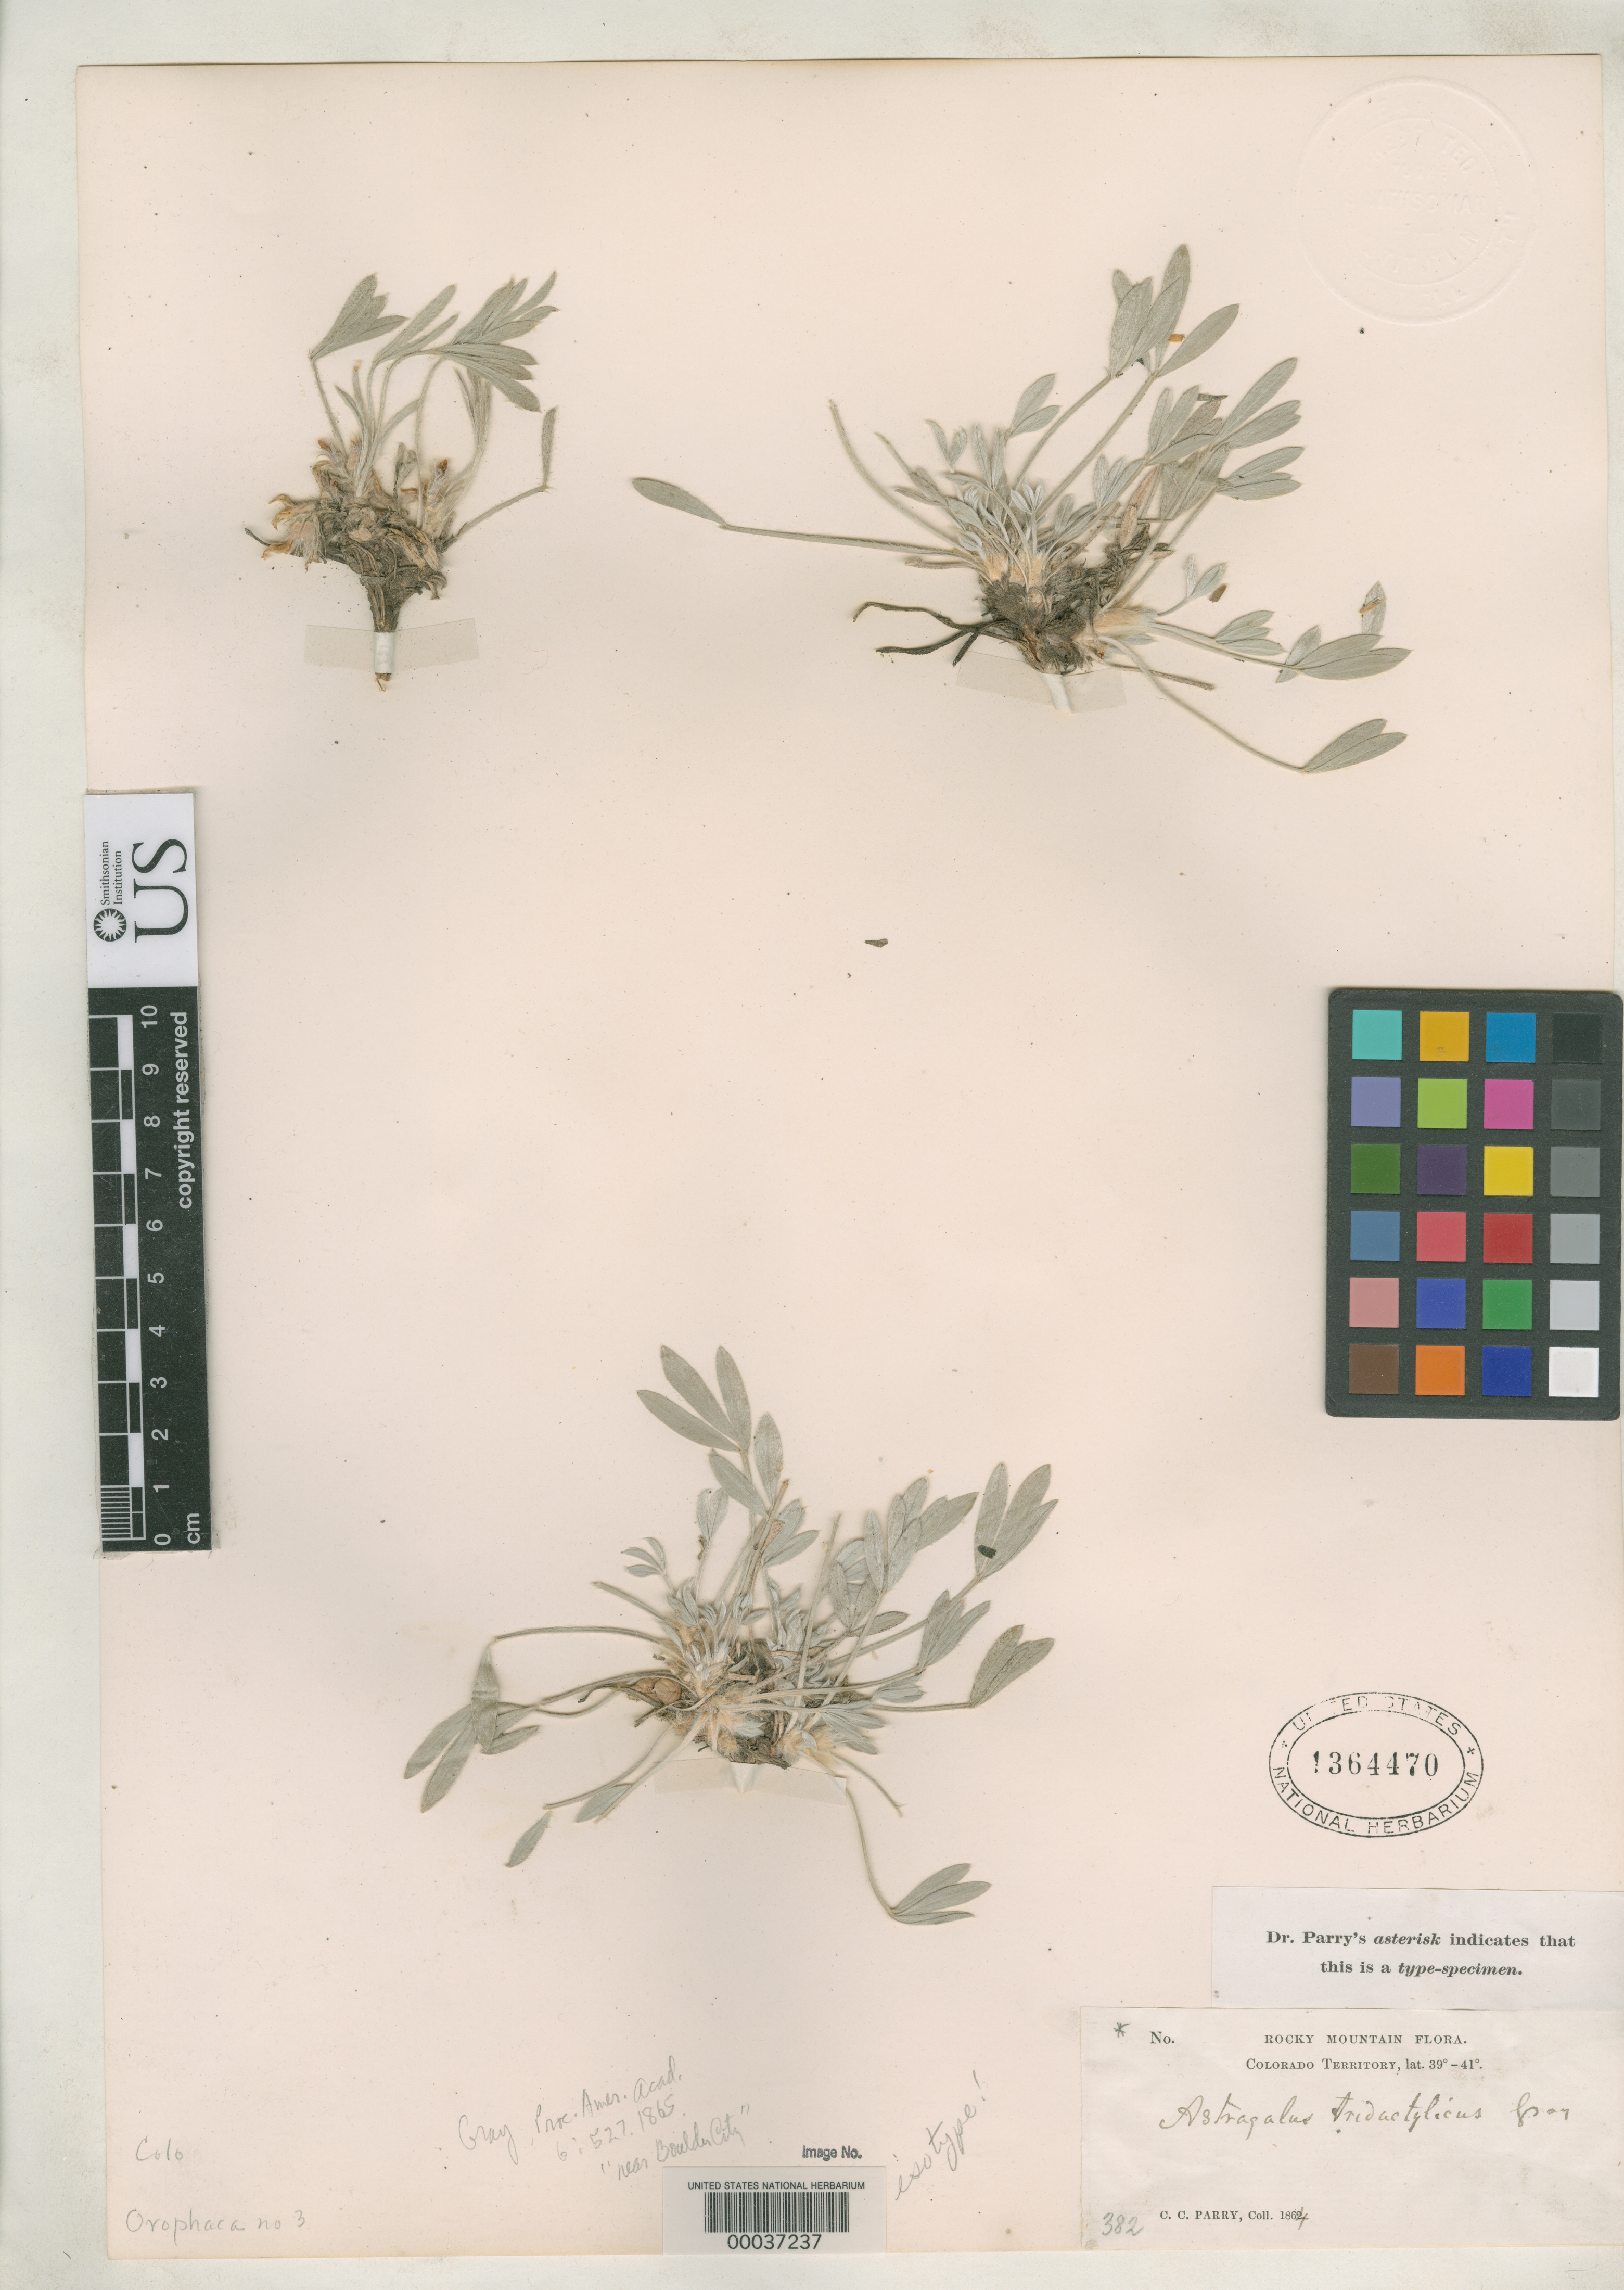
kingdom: Plantae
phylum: Tracheophyta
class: Magnoliopsida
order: Fabales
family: Fabaceae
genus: Astragalus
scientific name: Astragalus tridactylicus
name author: A. Gray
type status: Type Collection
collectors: C. C. Parry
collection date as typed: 1864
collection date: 1864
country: United States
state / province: Colorado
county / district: Boulder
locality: Boulder City.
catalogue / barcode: US 1364470